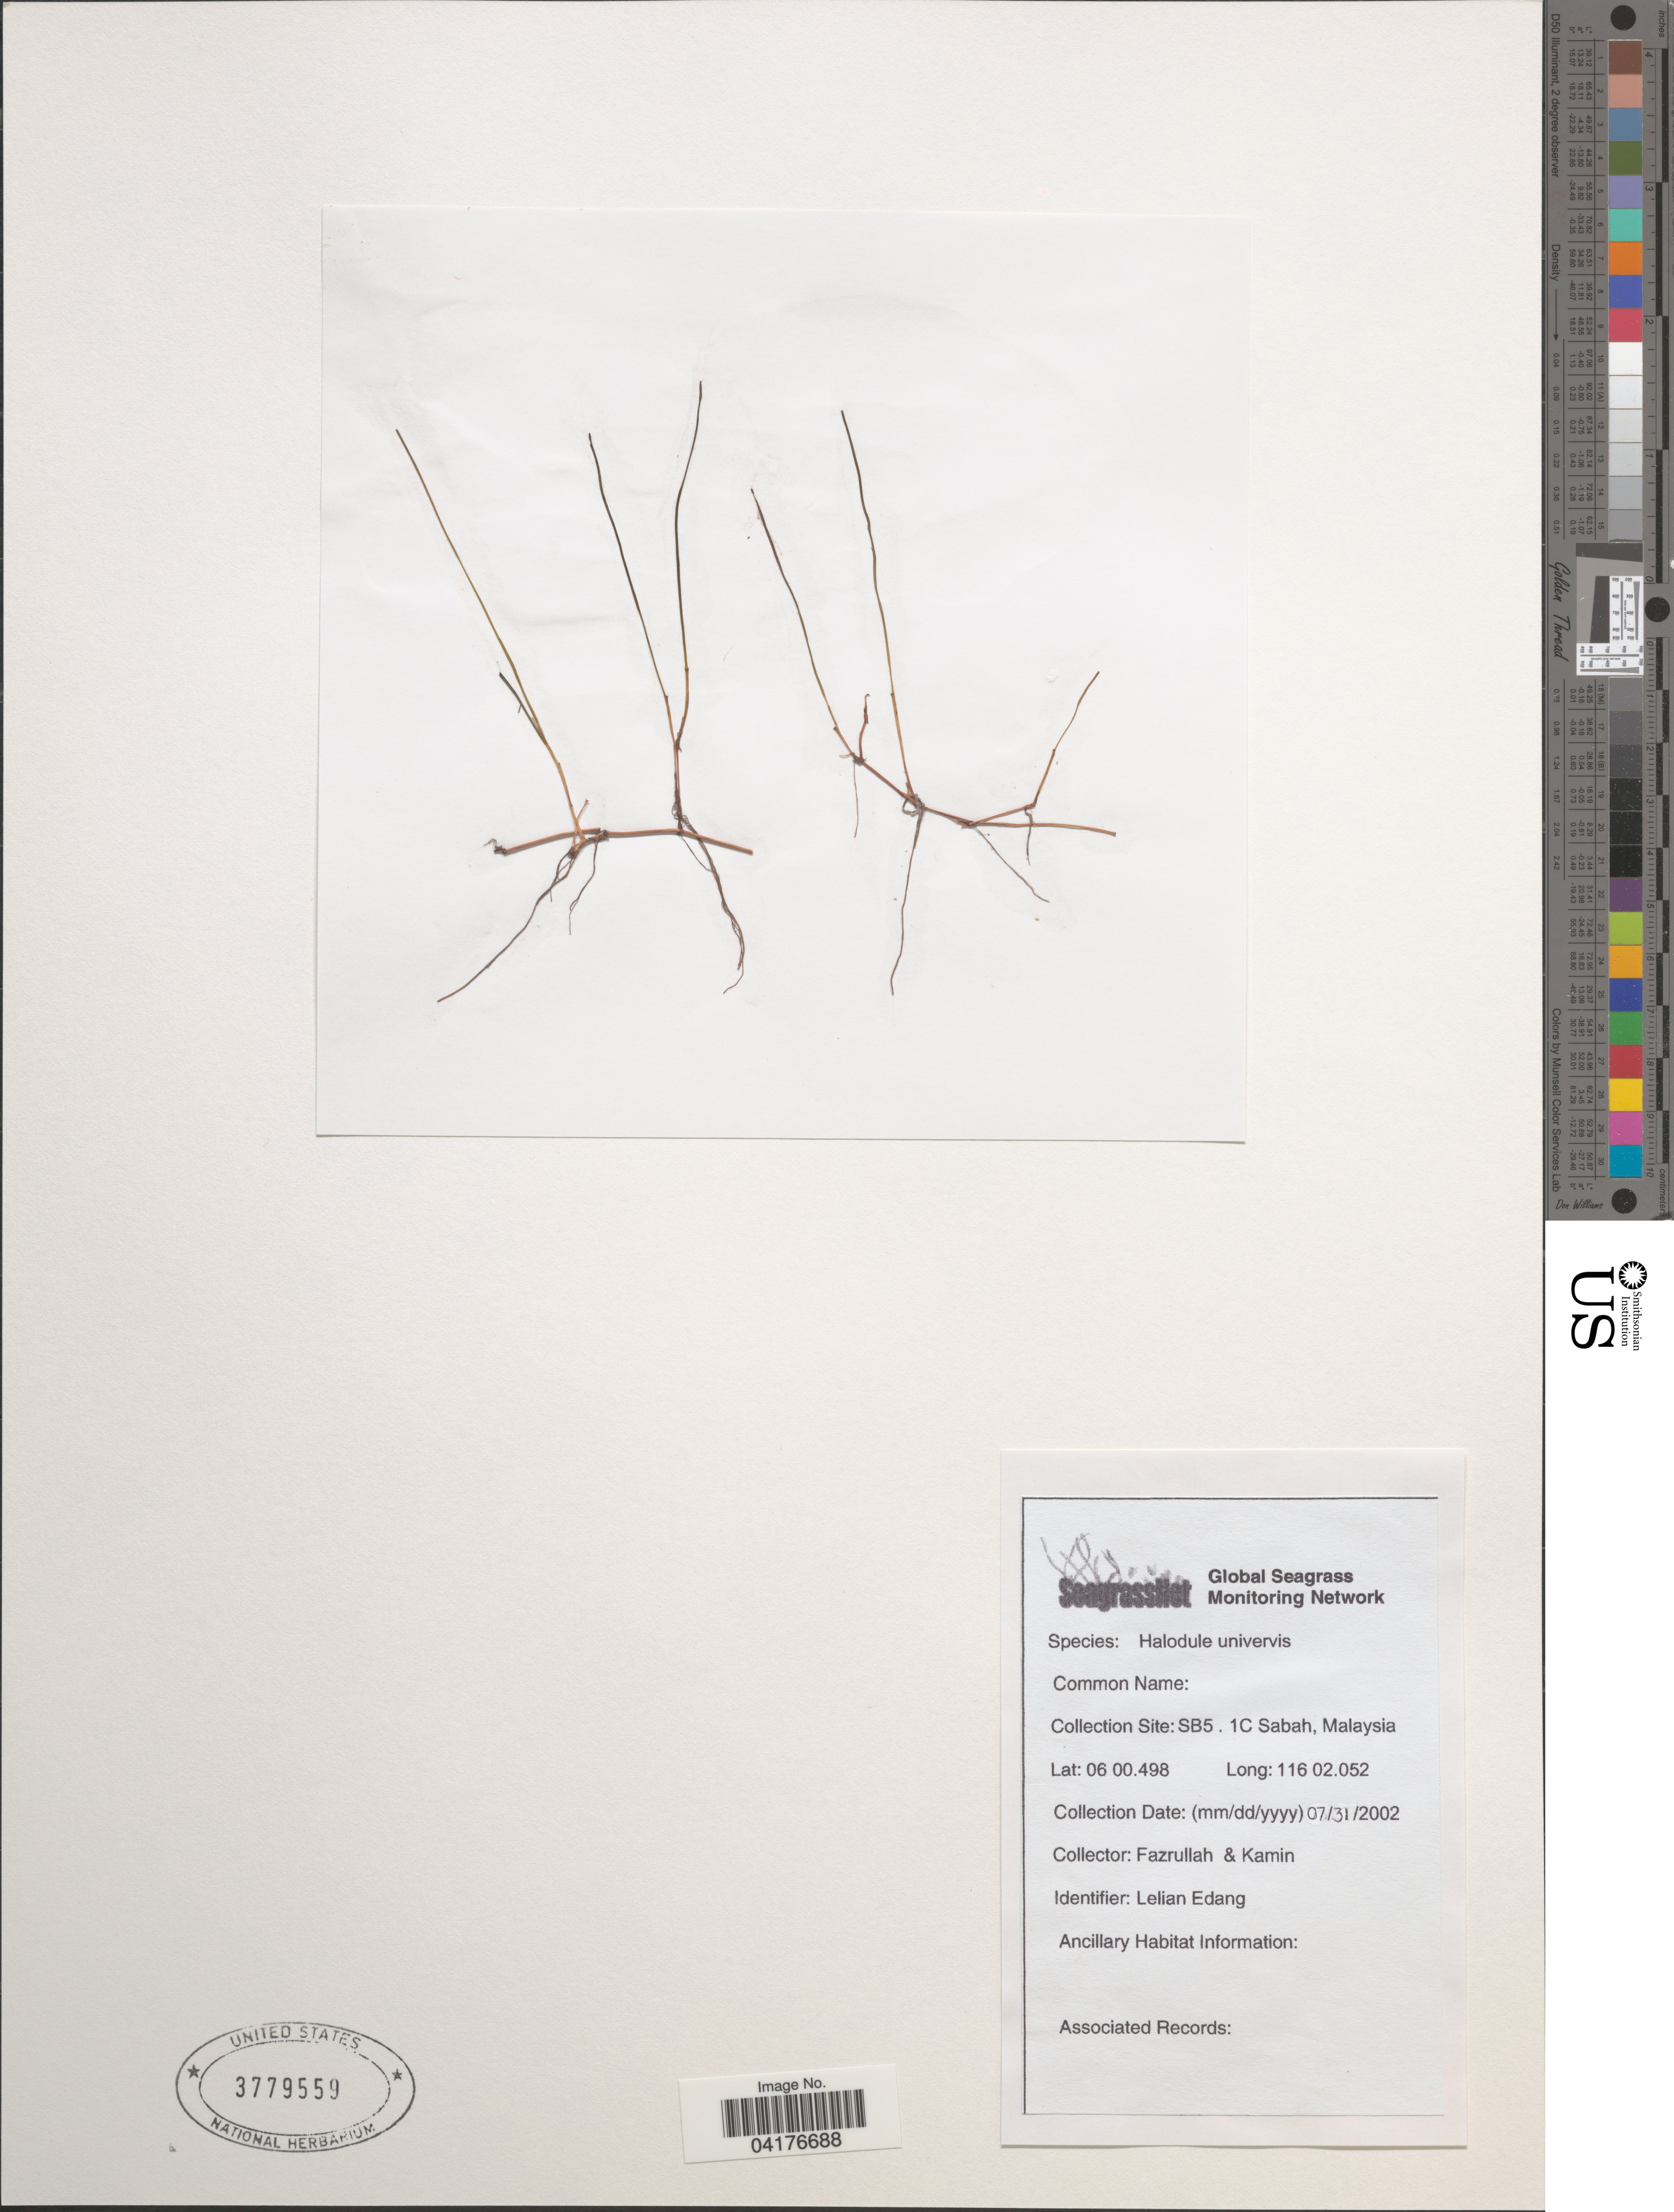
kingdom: Plantae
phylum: Tracheophyta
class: Liliopsida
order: Alismatales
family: Cymodoceaceae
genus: Halodule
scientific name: Halodule uninervis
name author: (Forssk.) Asch.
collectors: Fazrullah & Kamin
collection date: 2002-07-31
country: Malaysia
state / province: Sabah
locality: SB5.1C.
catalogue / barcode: US 3779559